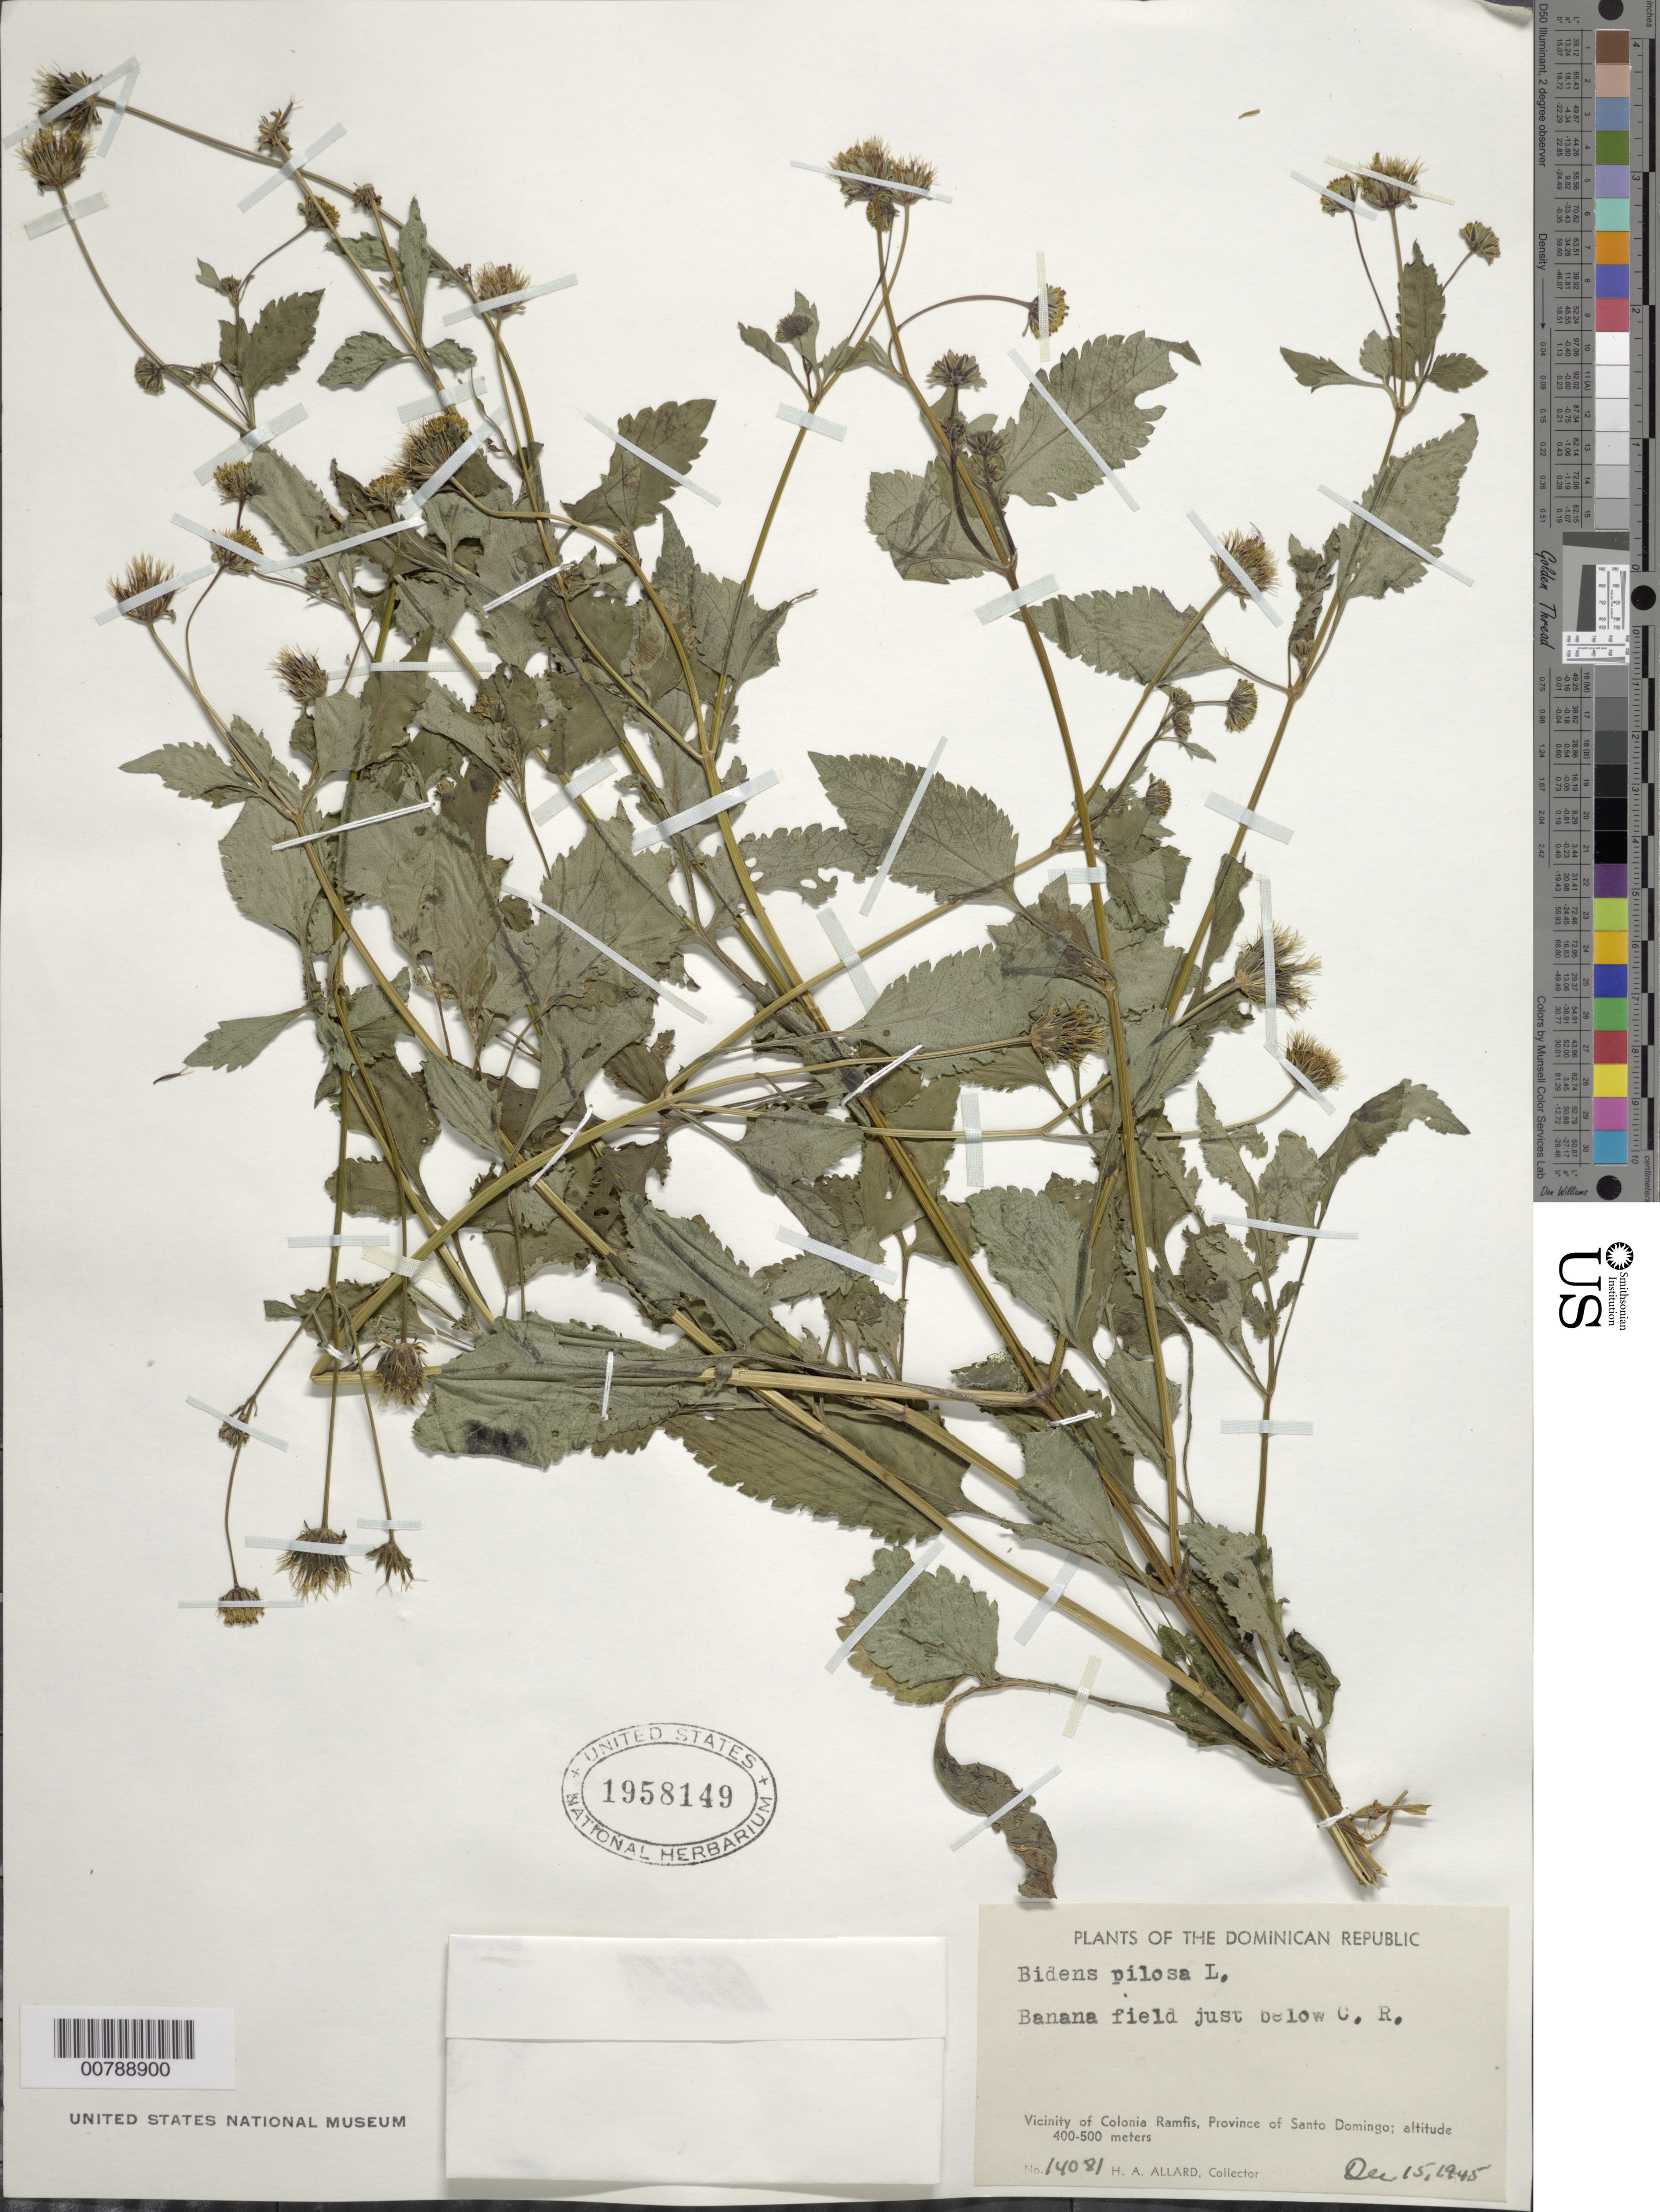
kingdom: Plantae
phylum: Tracheophyta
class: Magnoliopsida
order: Asterales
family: Asteraceae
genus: Bidens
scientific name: Bidens pilosa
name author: L.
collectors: H. A. Allard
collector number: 14081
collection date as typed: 15 Dec 1945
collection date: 1945-12-15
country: Dominican Republic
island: Hispaniola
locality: Vicinity of Colonia Ramfis, Province of Santo Domingo. Banana field just below C.R.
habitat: banana field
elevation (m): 400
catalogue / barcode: US 1958149